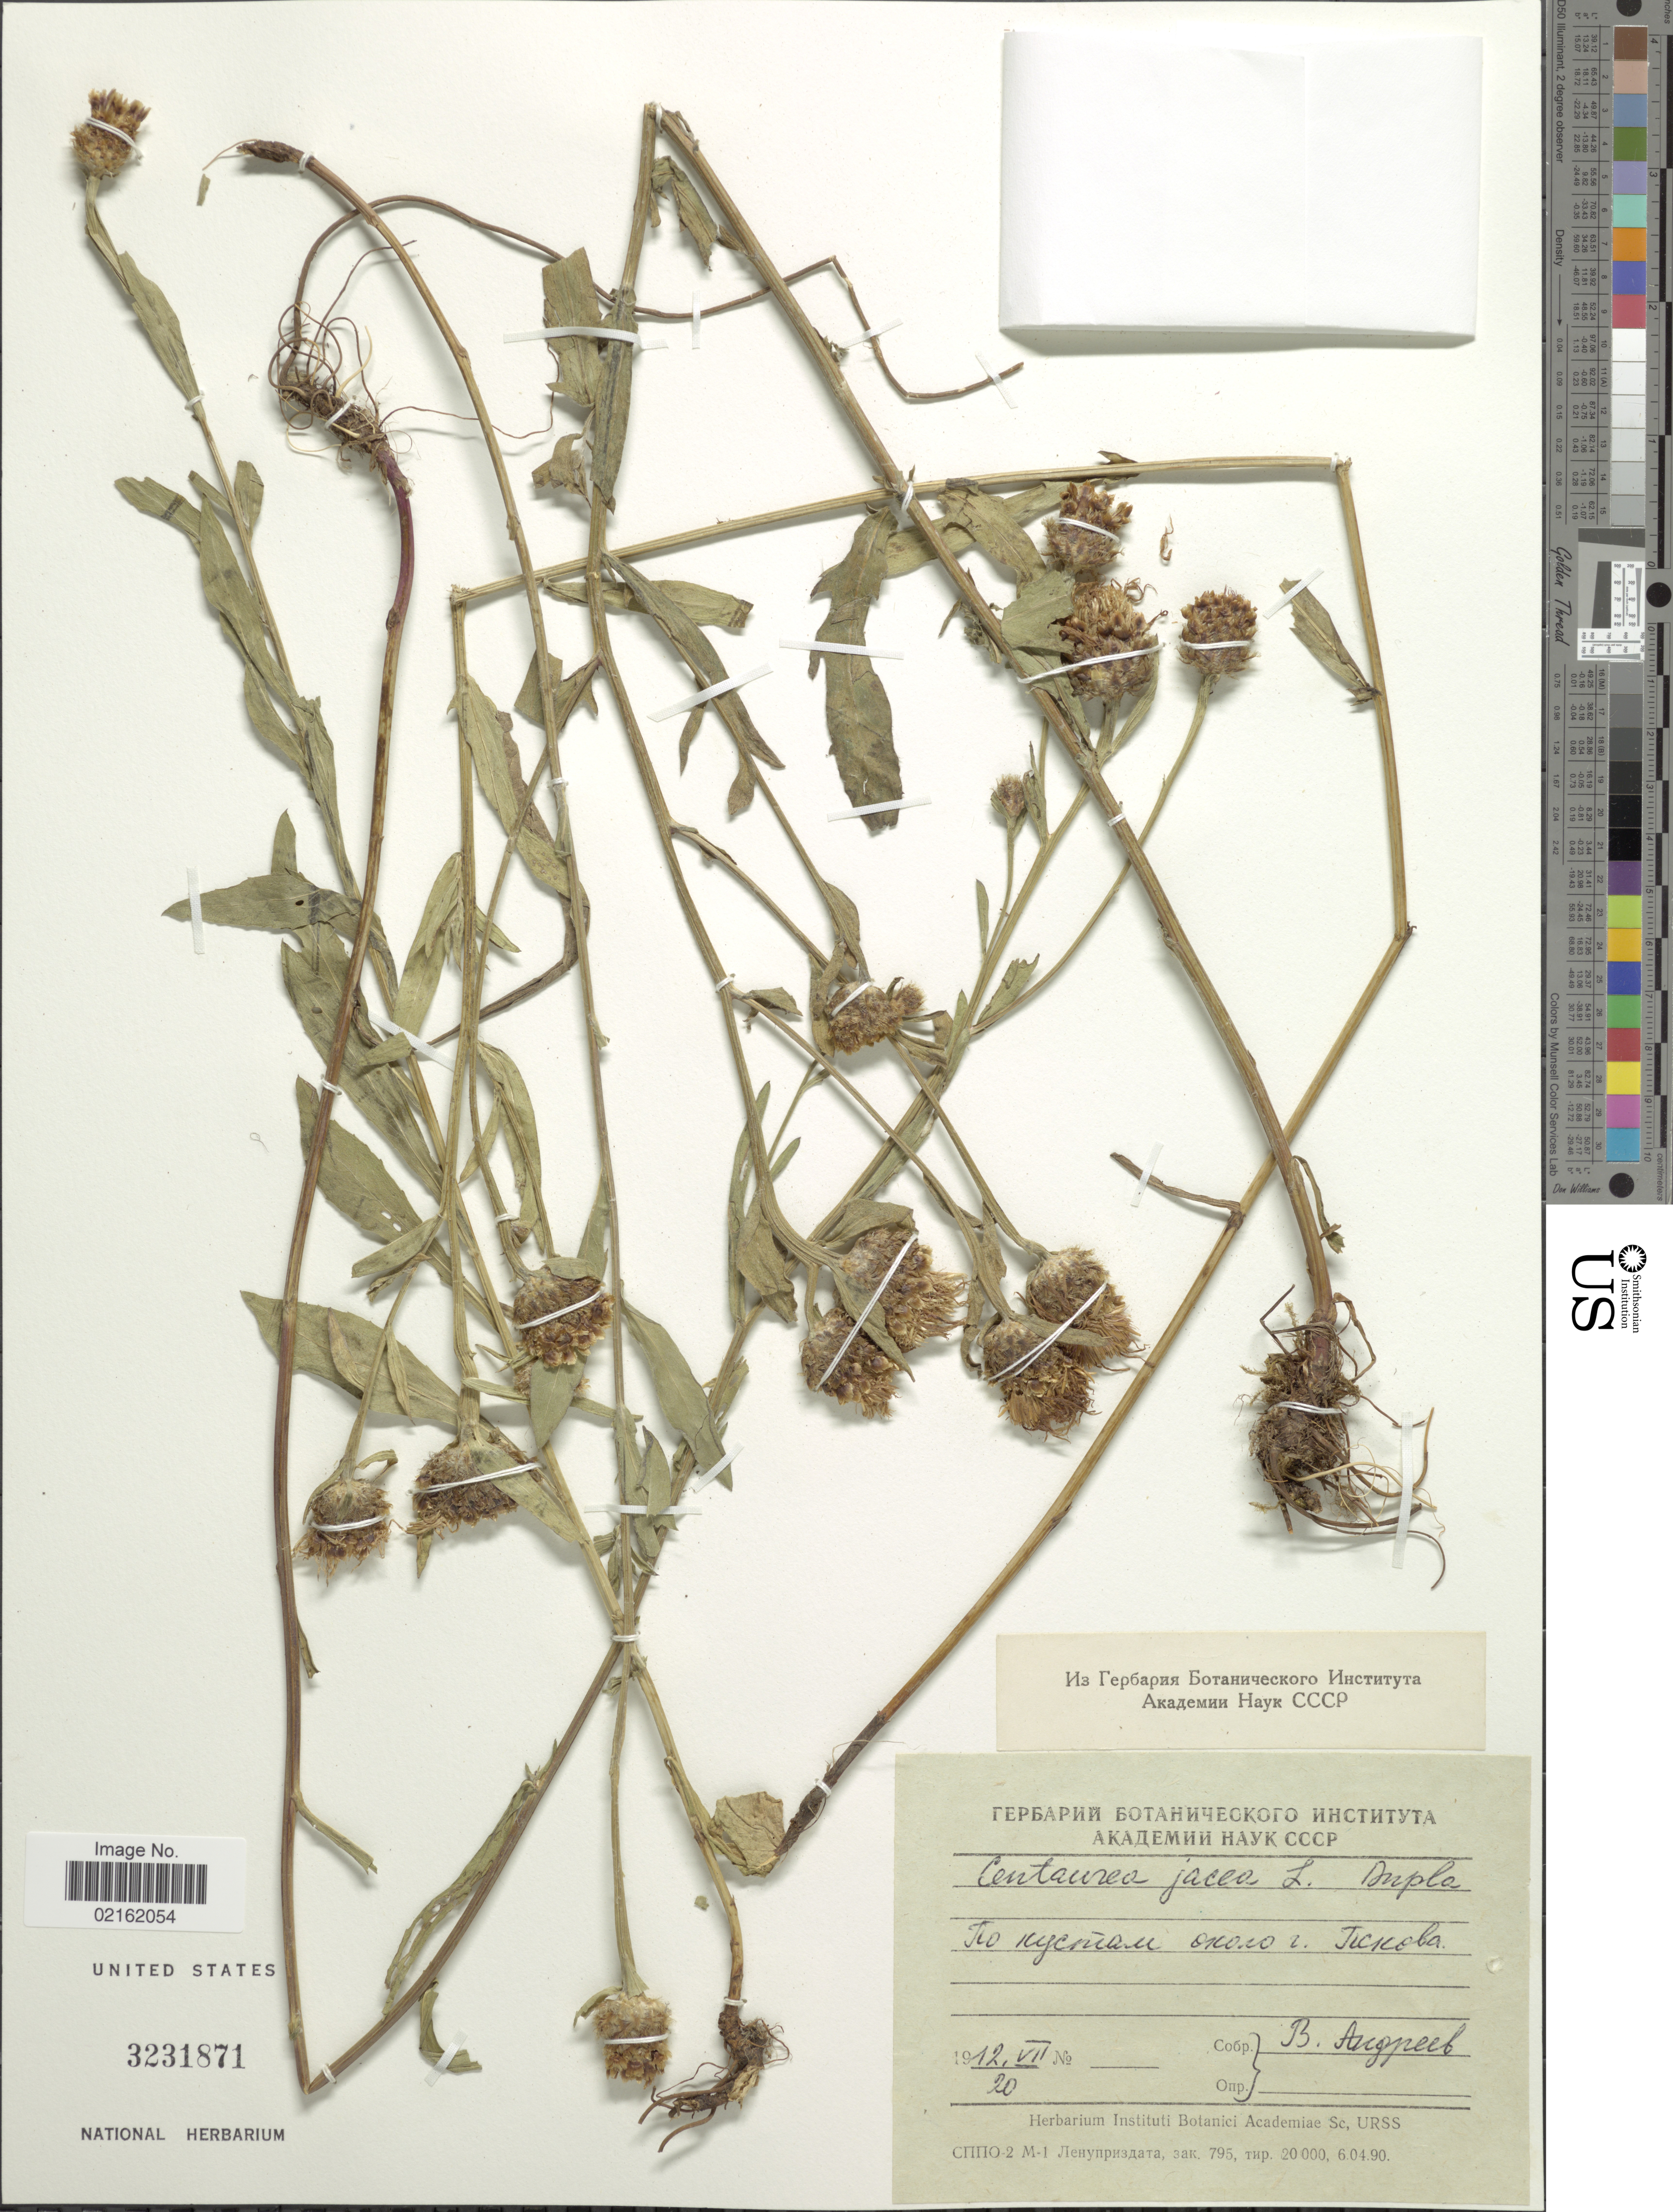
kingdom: Plantae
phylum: Tracheophyta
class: Magnoliopsida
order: Asterales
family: Asteraceae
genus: Centaurea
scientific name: Centaurea jacea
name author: L.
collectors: V. Andreev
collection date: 1912-07-20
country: Russian Federation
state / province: Pskov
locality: Near Pskov.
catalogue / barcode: US 3231871